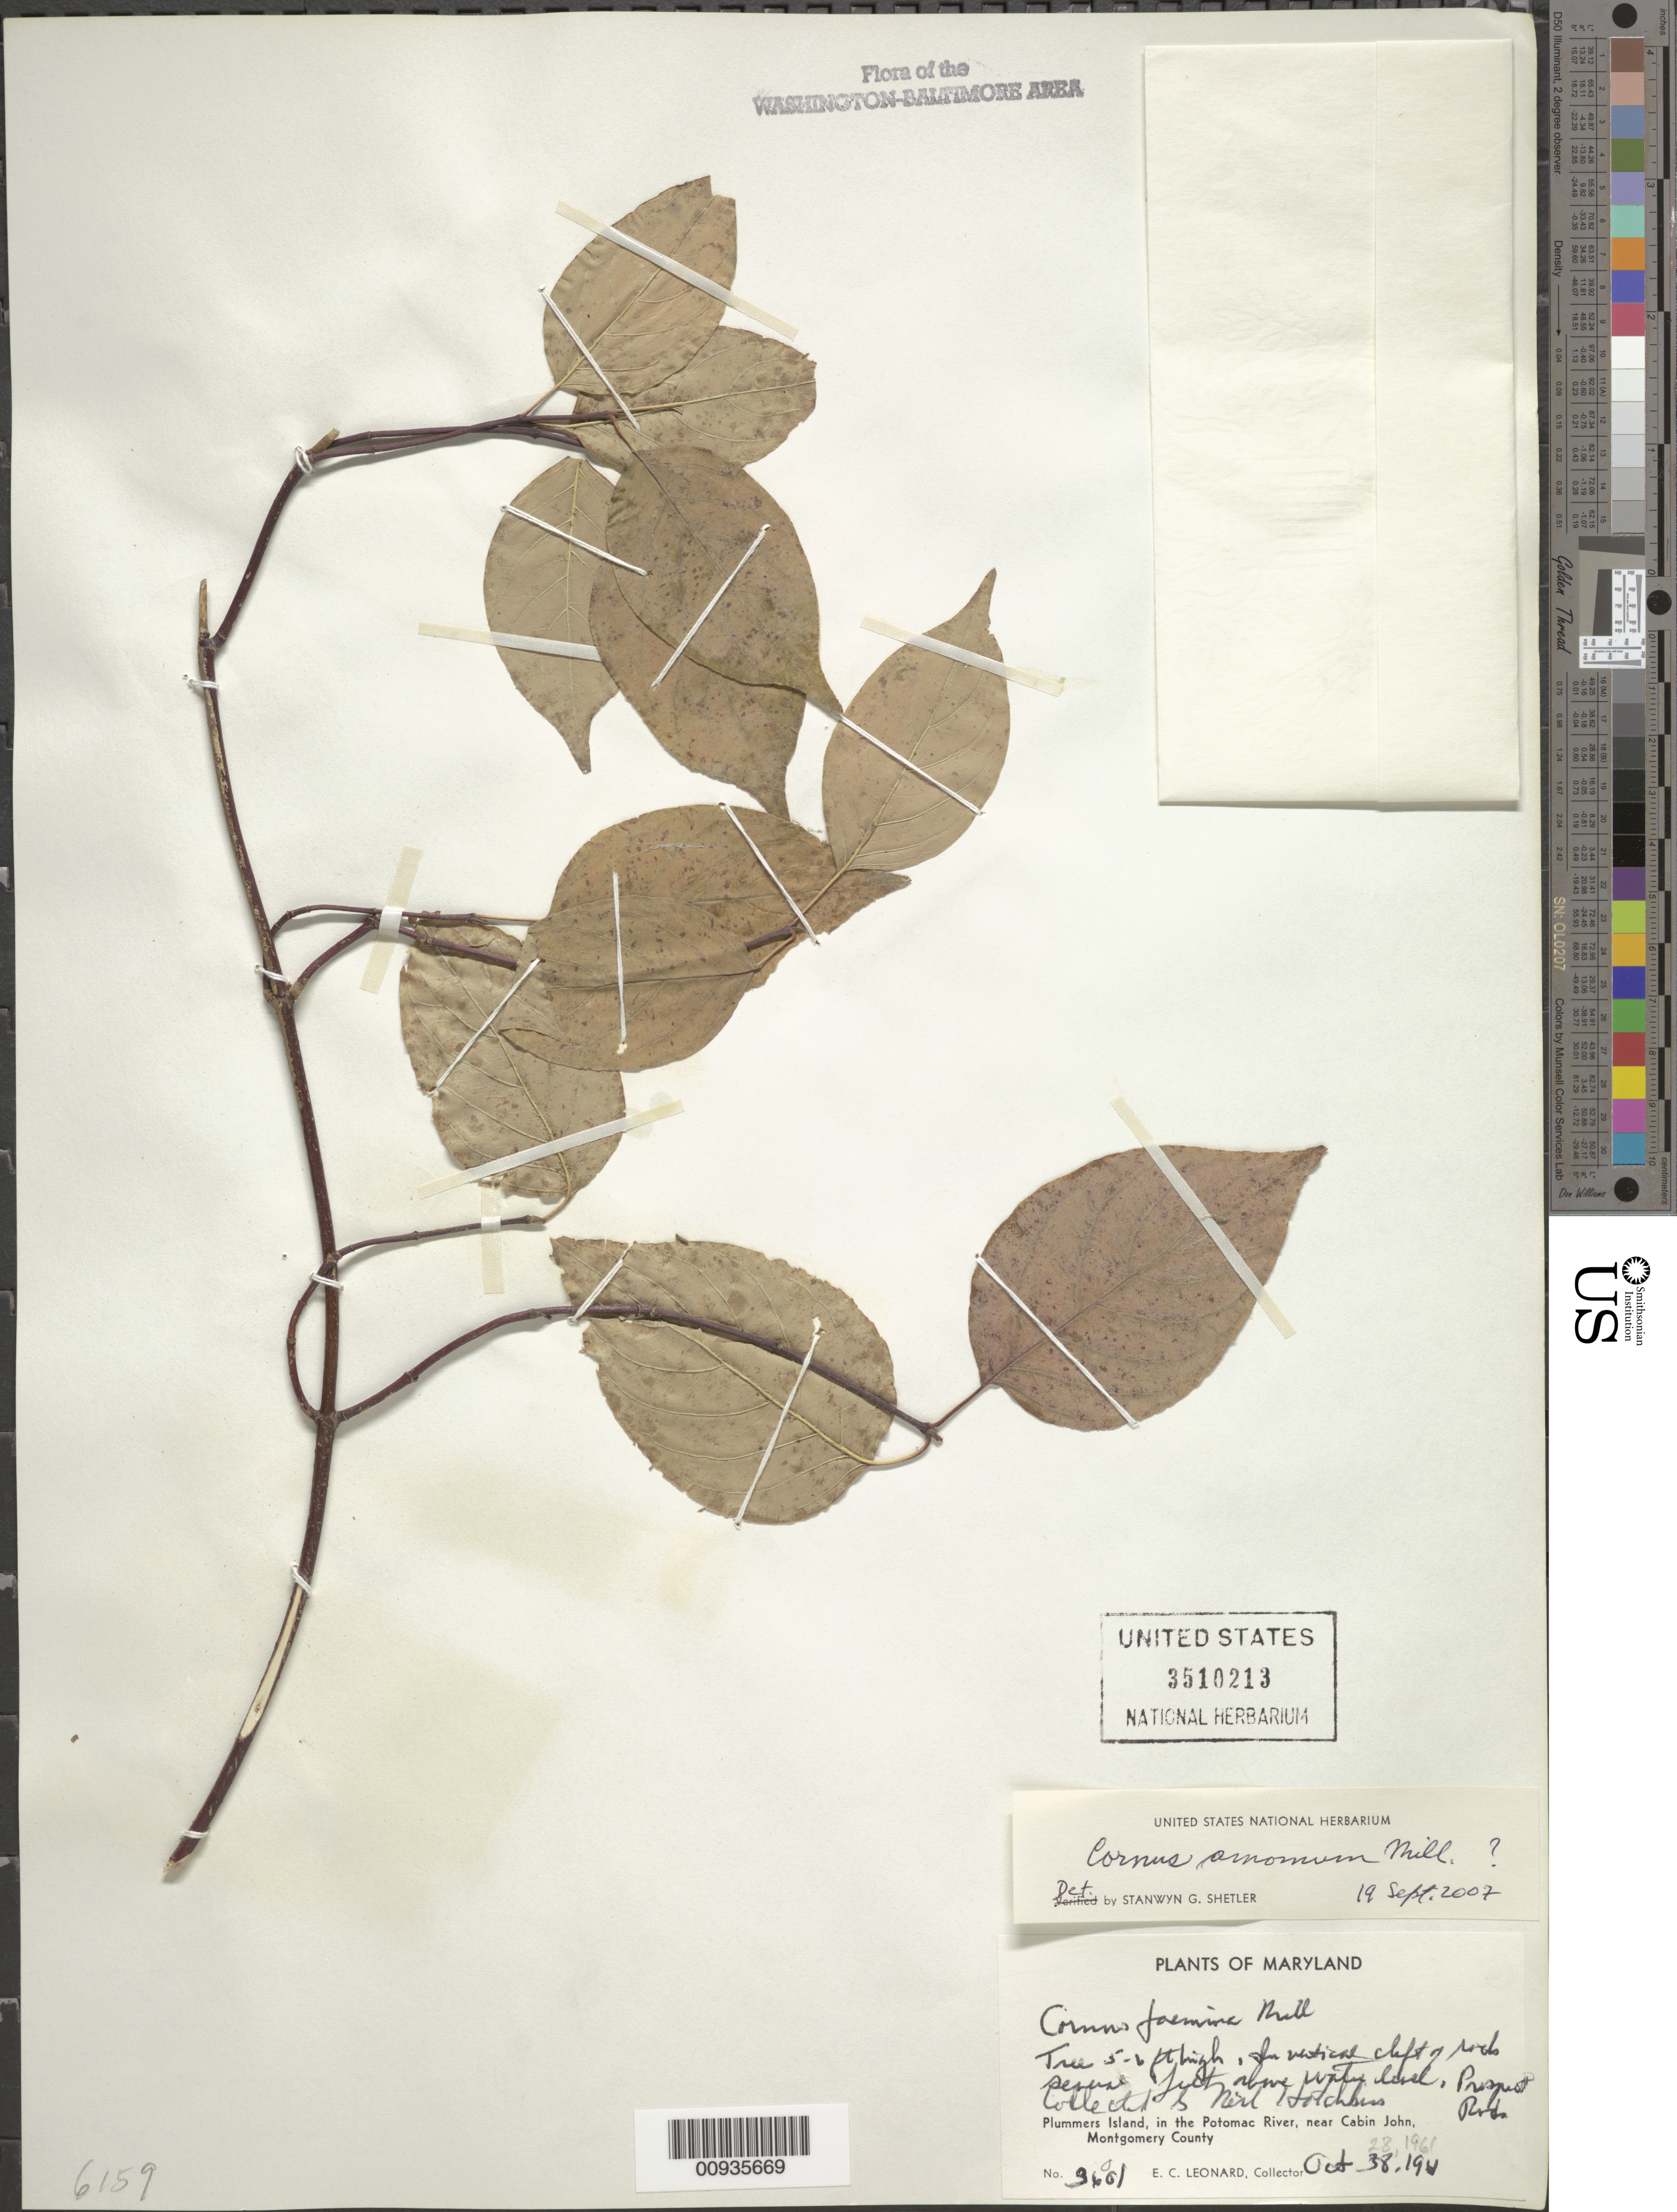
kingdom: Plantae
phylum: Tracheophyta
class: Magnoliopsida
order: Cornales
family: Cornaceae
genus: Cornus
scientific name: Cornus amomum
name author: Mill.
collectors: E. C. Leonard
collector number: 36001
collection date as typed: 28 Oct 1961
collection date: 1961-10-28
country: United States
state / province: Maryland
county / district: Montgomery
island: Plummers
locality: Plummers Island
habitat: in vertical cliff of rocks just above water level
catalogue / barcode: US 3510213